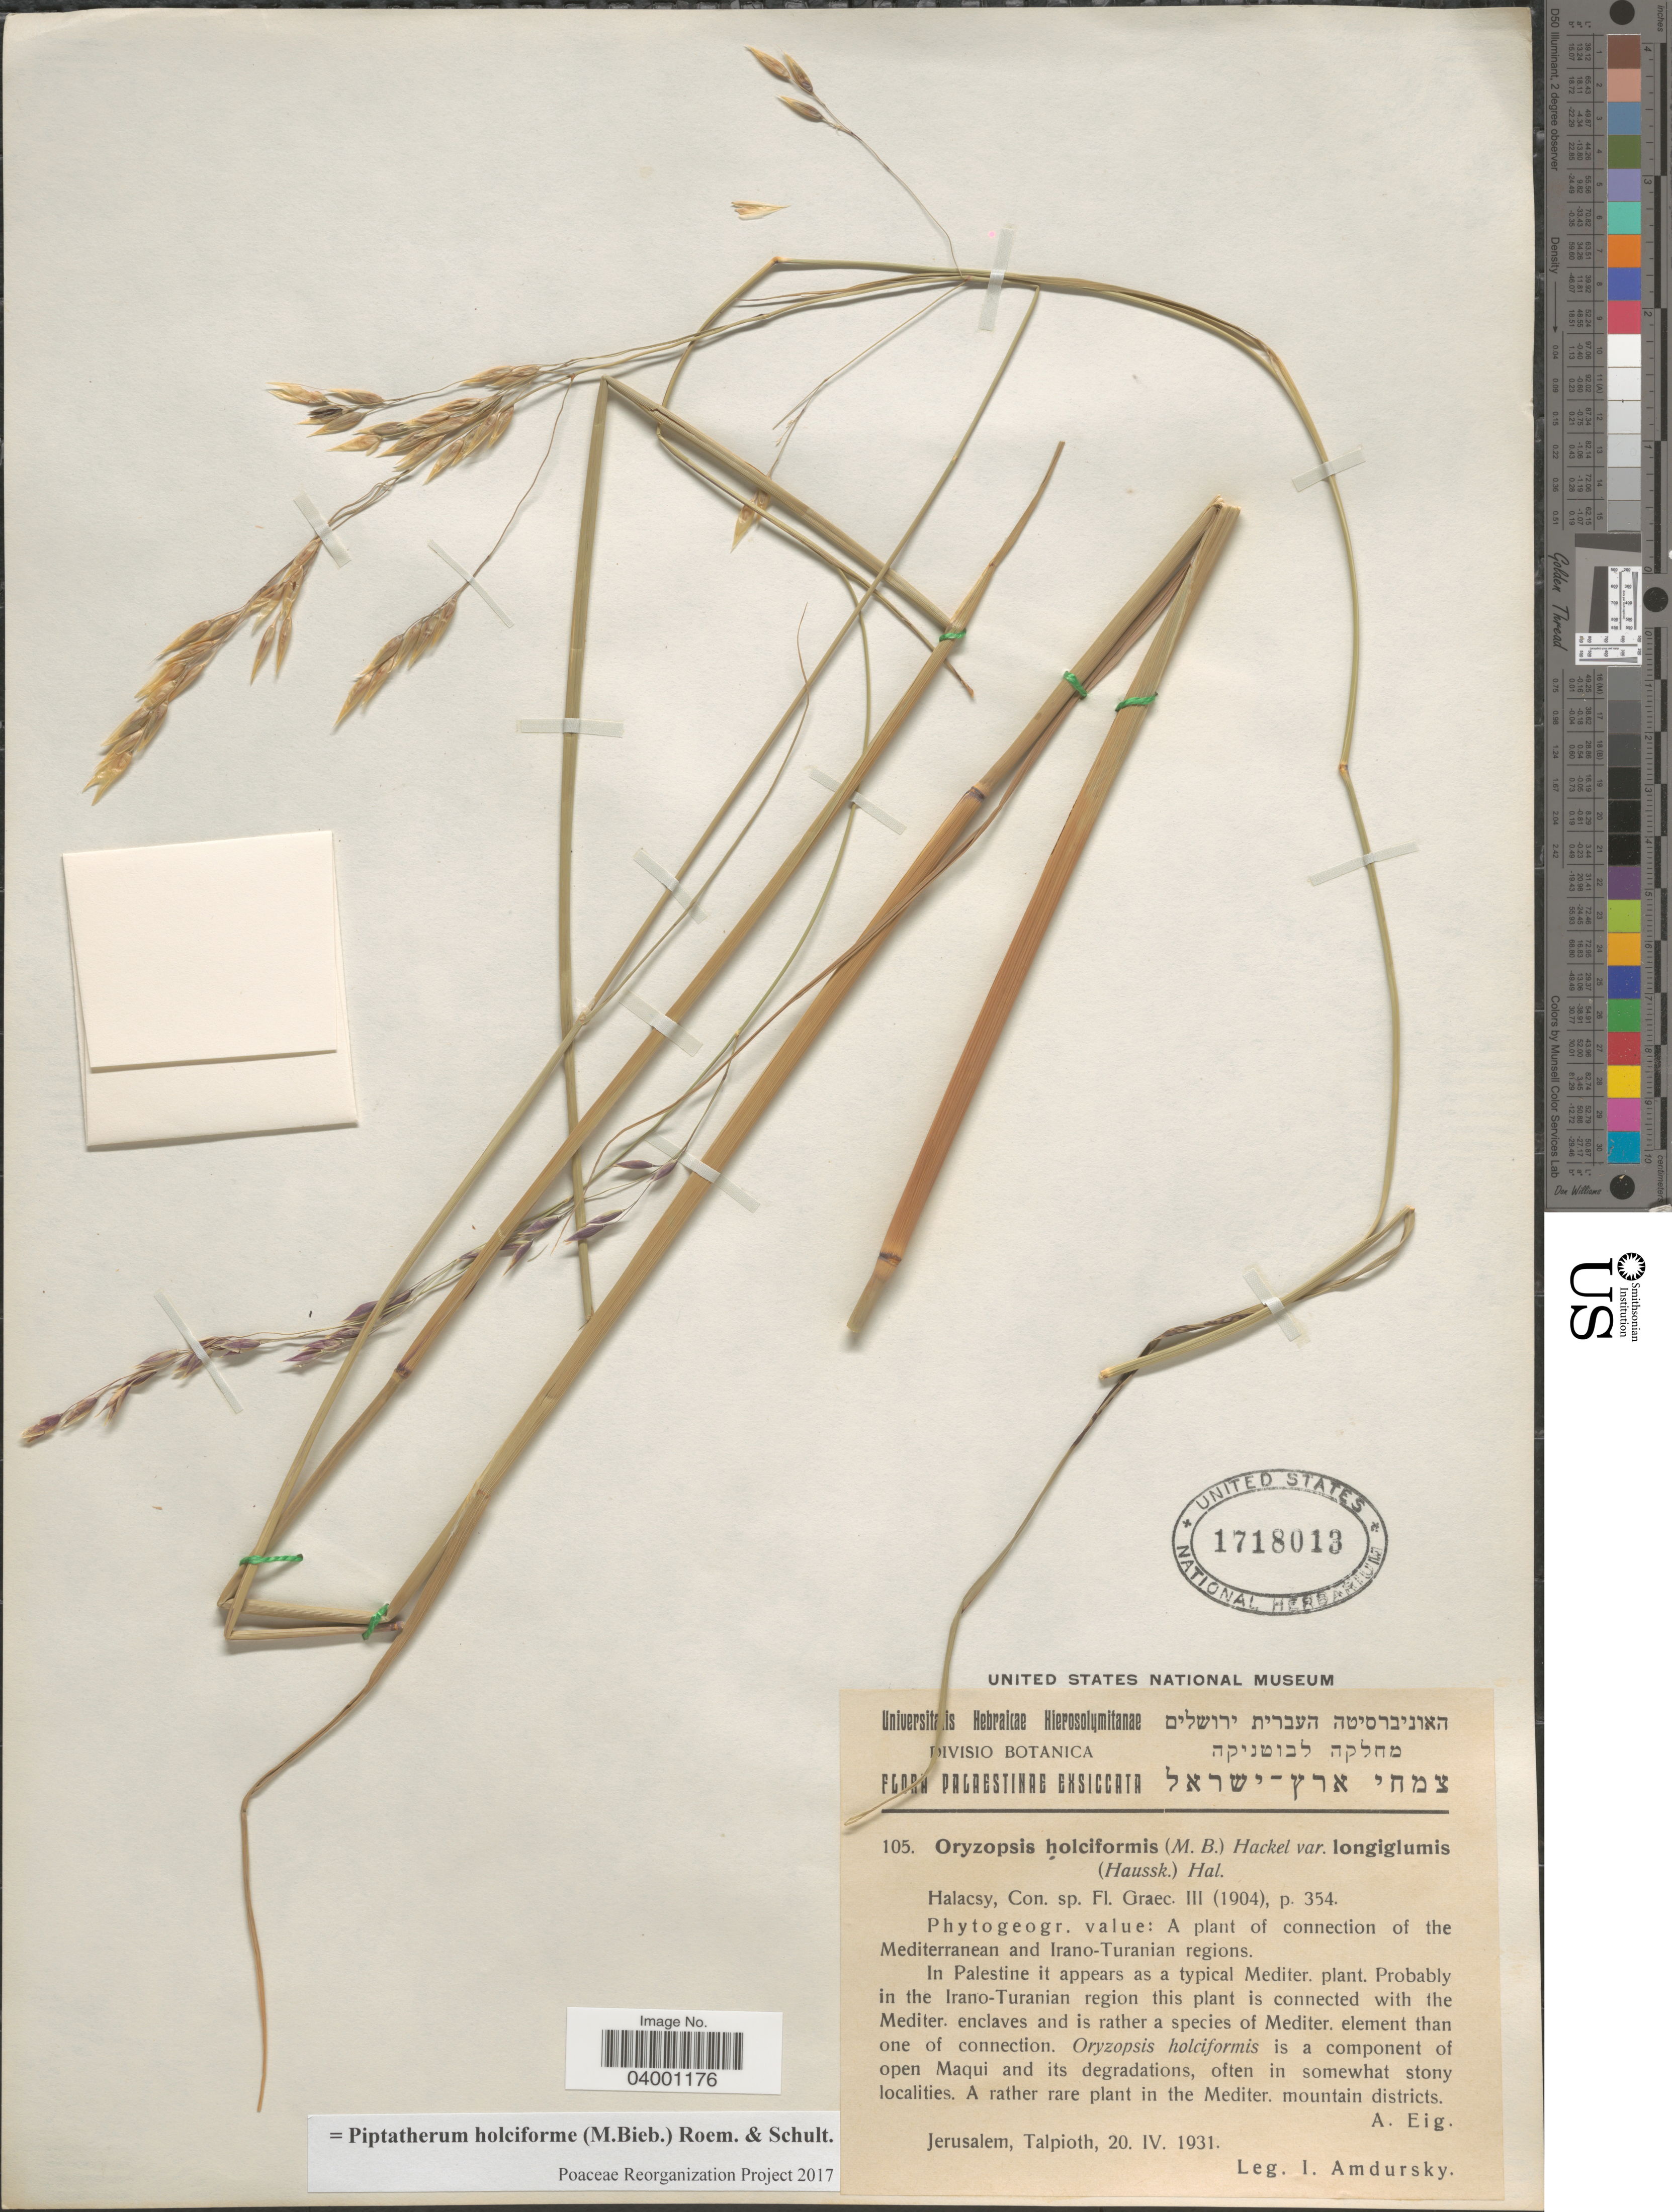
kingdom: Plantae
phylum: Tracheophyta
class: Liliopsida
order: Poales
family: Poaceae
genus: Piptatherum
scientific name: Piptatherum holciforme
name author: (M. Bieb.) Roem. & Schult.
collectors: I. Amdursky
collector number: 105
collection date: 1931-04-20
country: Israel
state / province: Jerusalem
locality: Palaestinae. Talpioth.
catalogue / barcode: US 1718013